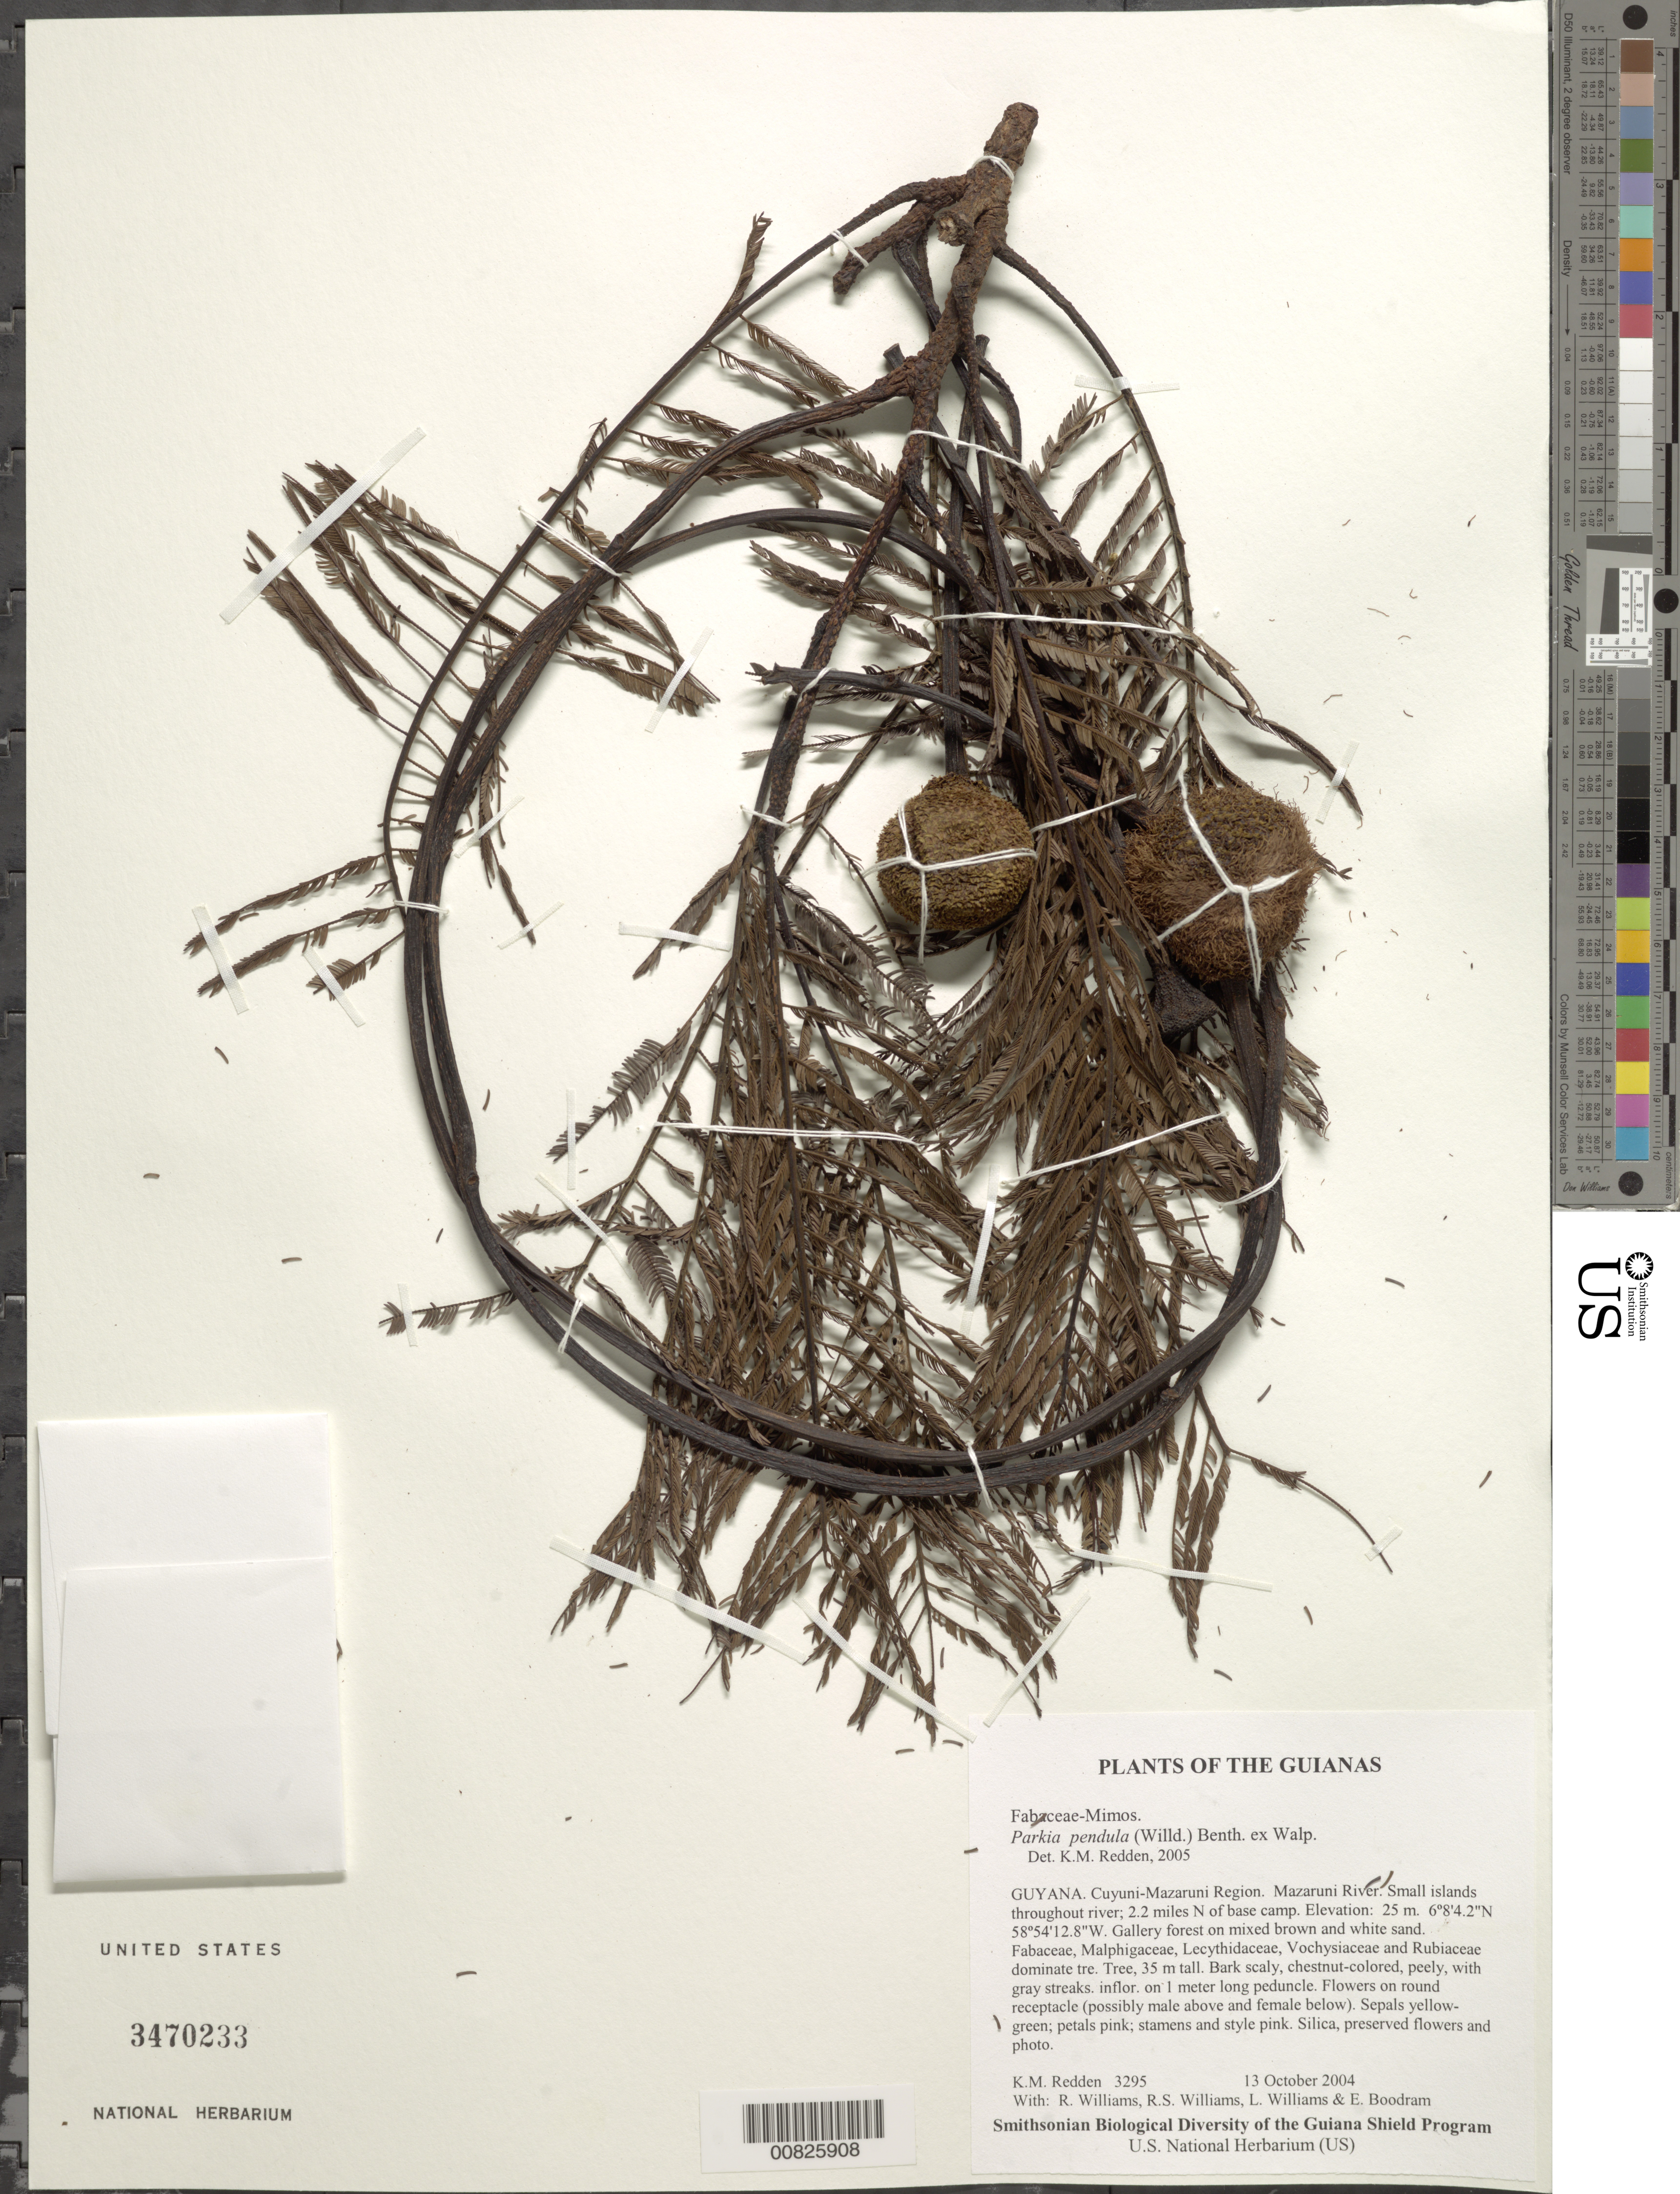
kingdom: Plantae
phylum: Tracheophyta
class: Magnoliopsida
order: Fabales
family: Fabaceae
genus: Parkia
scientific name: Parkia pendula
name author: Benth.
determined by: Redden, K. M.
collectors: K. M. Redden, R. Williams, R. S. Williams, L. Williams & E. Boodram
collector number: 3295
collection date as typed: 13 October 2004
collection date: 2004-10-13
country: Guyana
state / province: Cuyuni-Mazaruni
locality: Mazaruni River. Small islands throughout river; 2.2 miles N of base camp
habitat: Gallery forest on mixed brown/white sand. Fabaceae, Malpighiaceae, Lecythidaceae, Vochysiaceae and Rubiaceae dominant trees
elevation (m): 25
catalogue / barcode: US 3470233